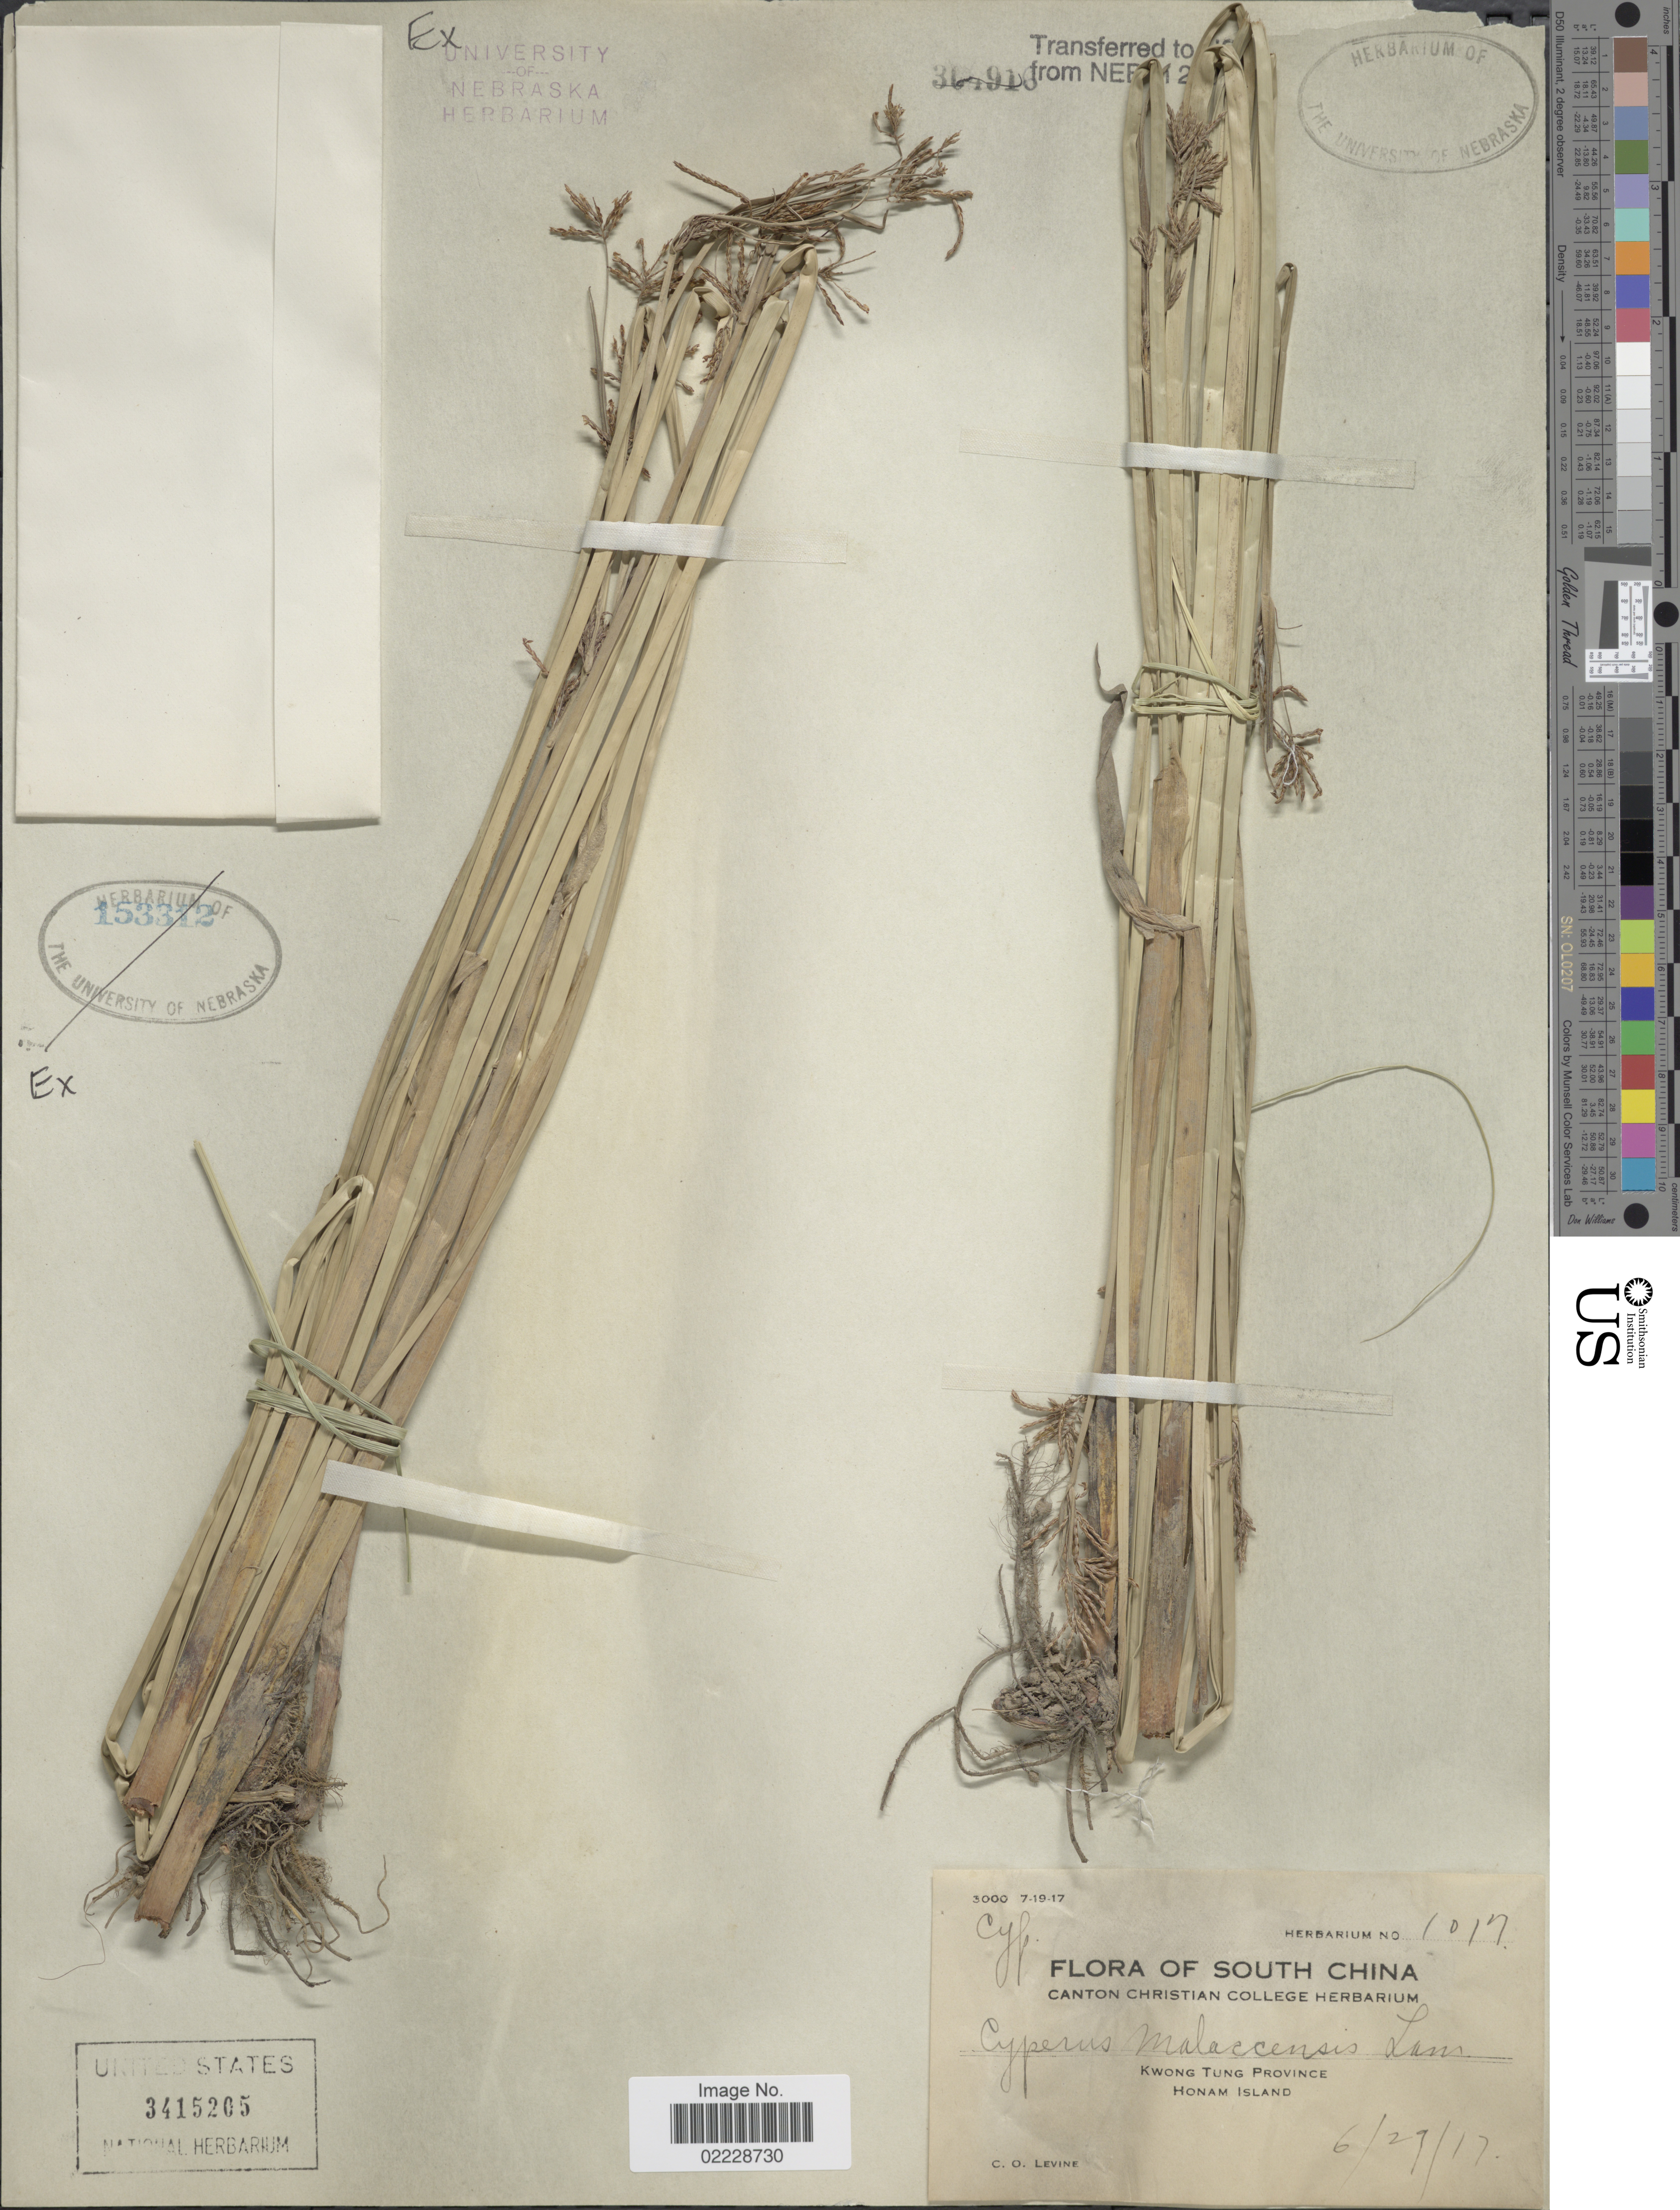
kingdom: Plantae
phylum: Tracheophyta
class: Liliopsida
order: Poales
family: Cyperaceae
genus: Cyperus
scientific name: Cyperus malaccensis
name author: Lam.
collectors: C. O. Levine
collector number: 1017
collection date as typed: Transcribed d/m/y: 29/6/17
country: China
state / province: Guangdong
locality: Kwong Tung Province, Honam Island, South China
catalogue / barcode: US 3415205